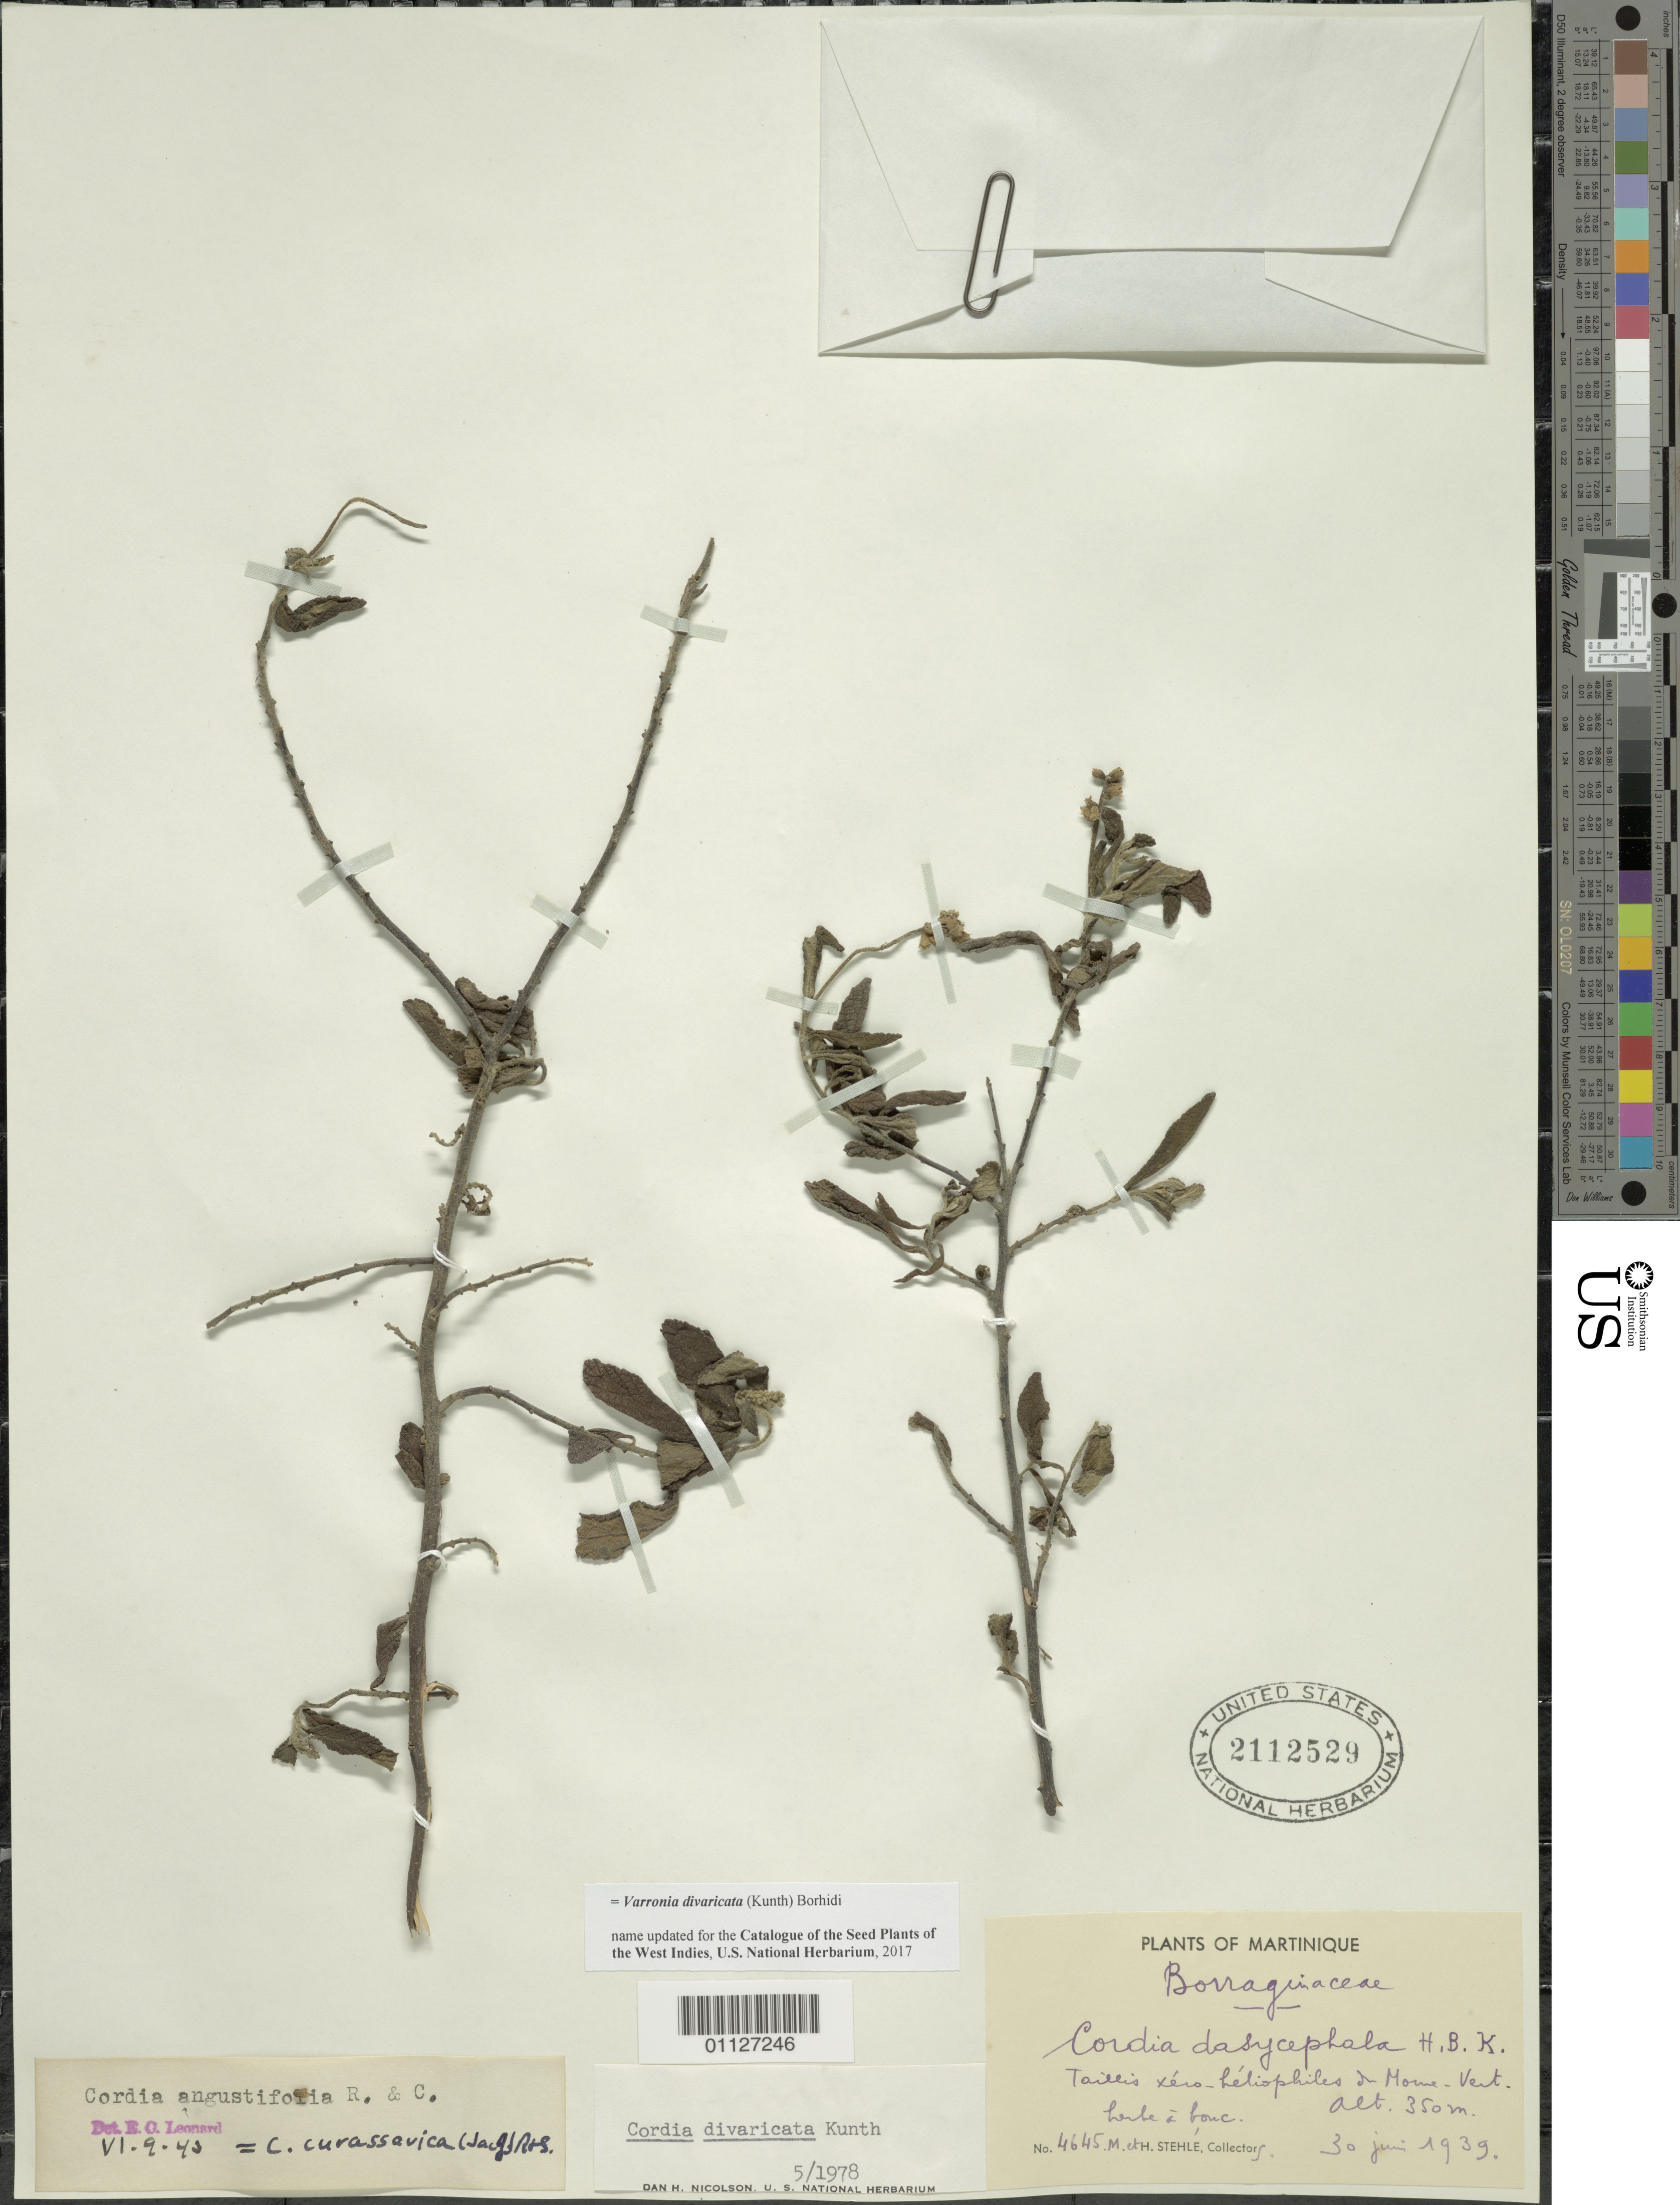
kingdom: Plantae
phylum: Tracheophyta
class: Magnoliopsida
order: Boraginales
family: Cordiaceae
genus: Varronia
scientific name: Varronia divaricata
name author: (Kunth) Borhidi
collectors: H. Stehlé & M. Stehlé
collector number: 4645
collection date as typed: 30 Jun 1939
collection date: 1939-06-30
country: Martinique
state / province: Le Marin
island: Martinique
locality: Morne-Vert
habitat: taillis xéro-héliophiles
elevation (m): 350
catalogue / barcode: US 2112529